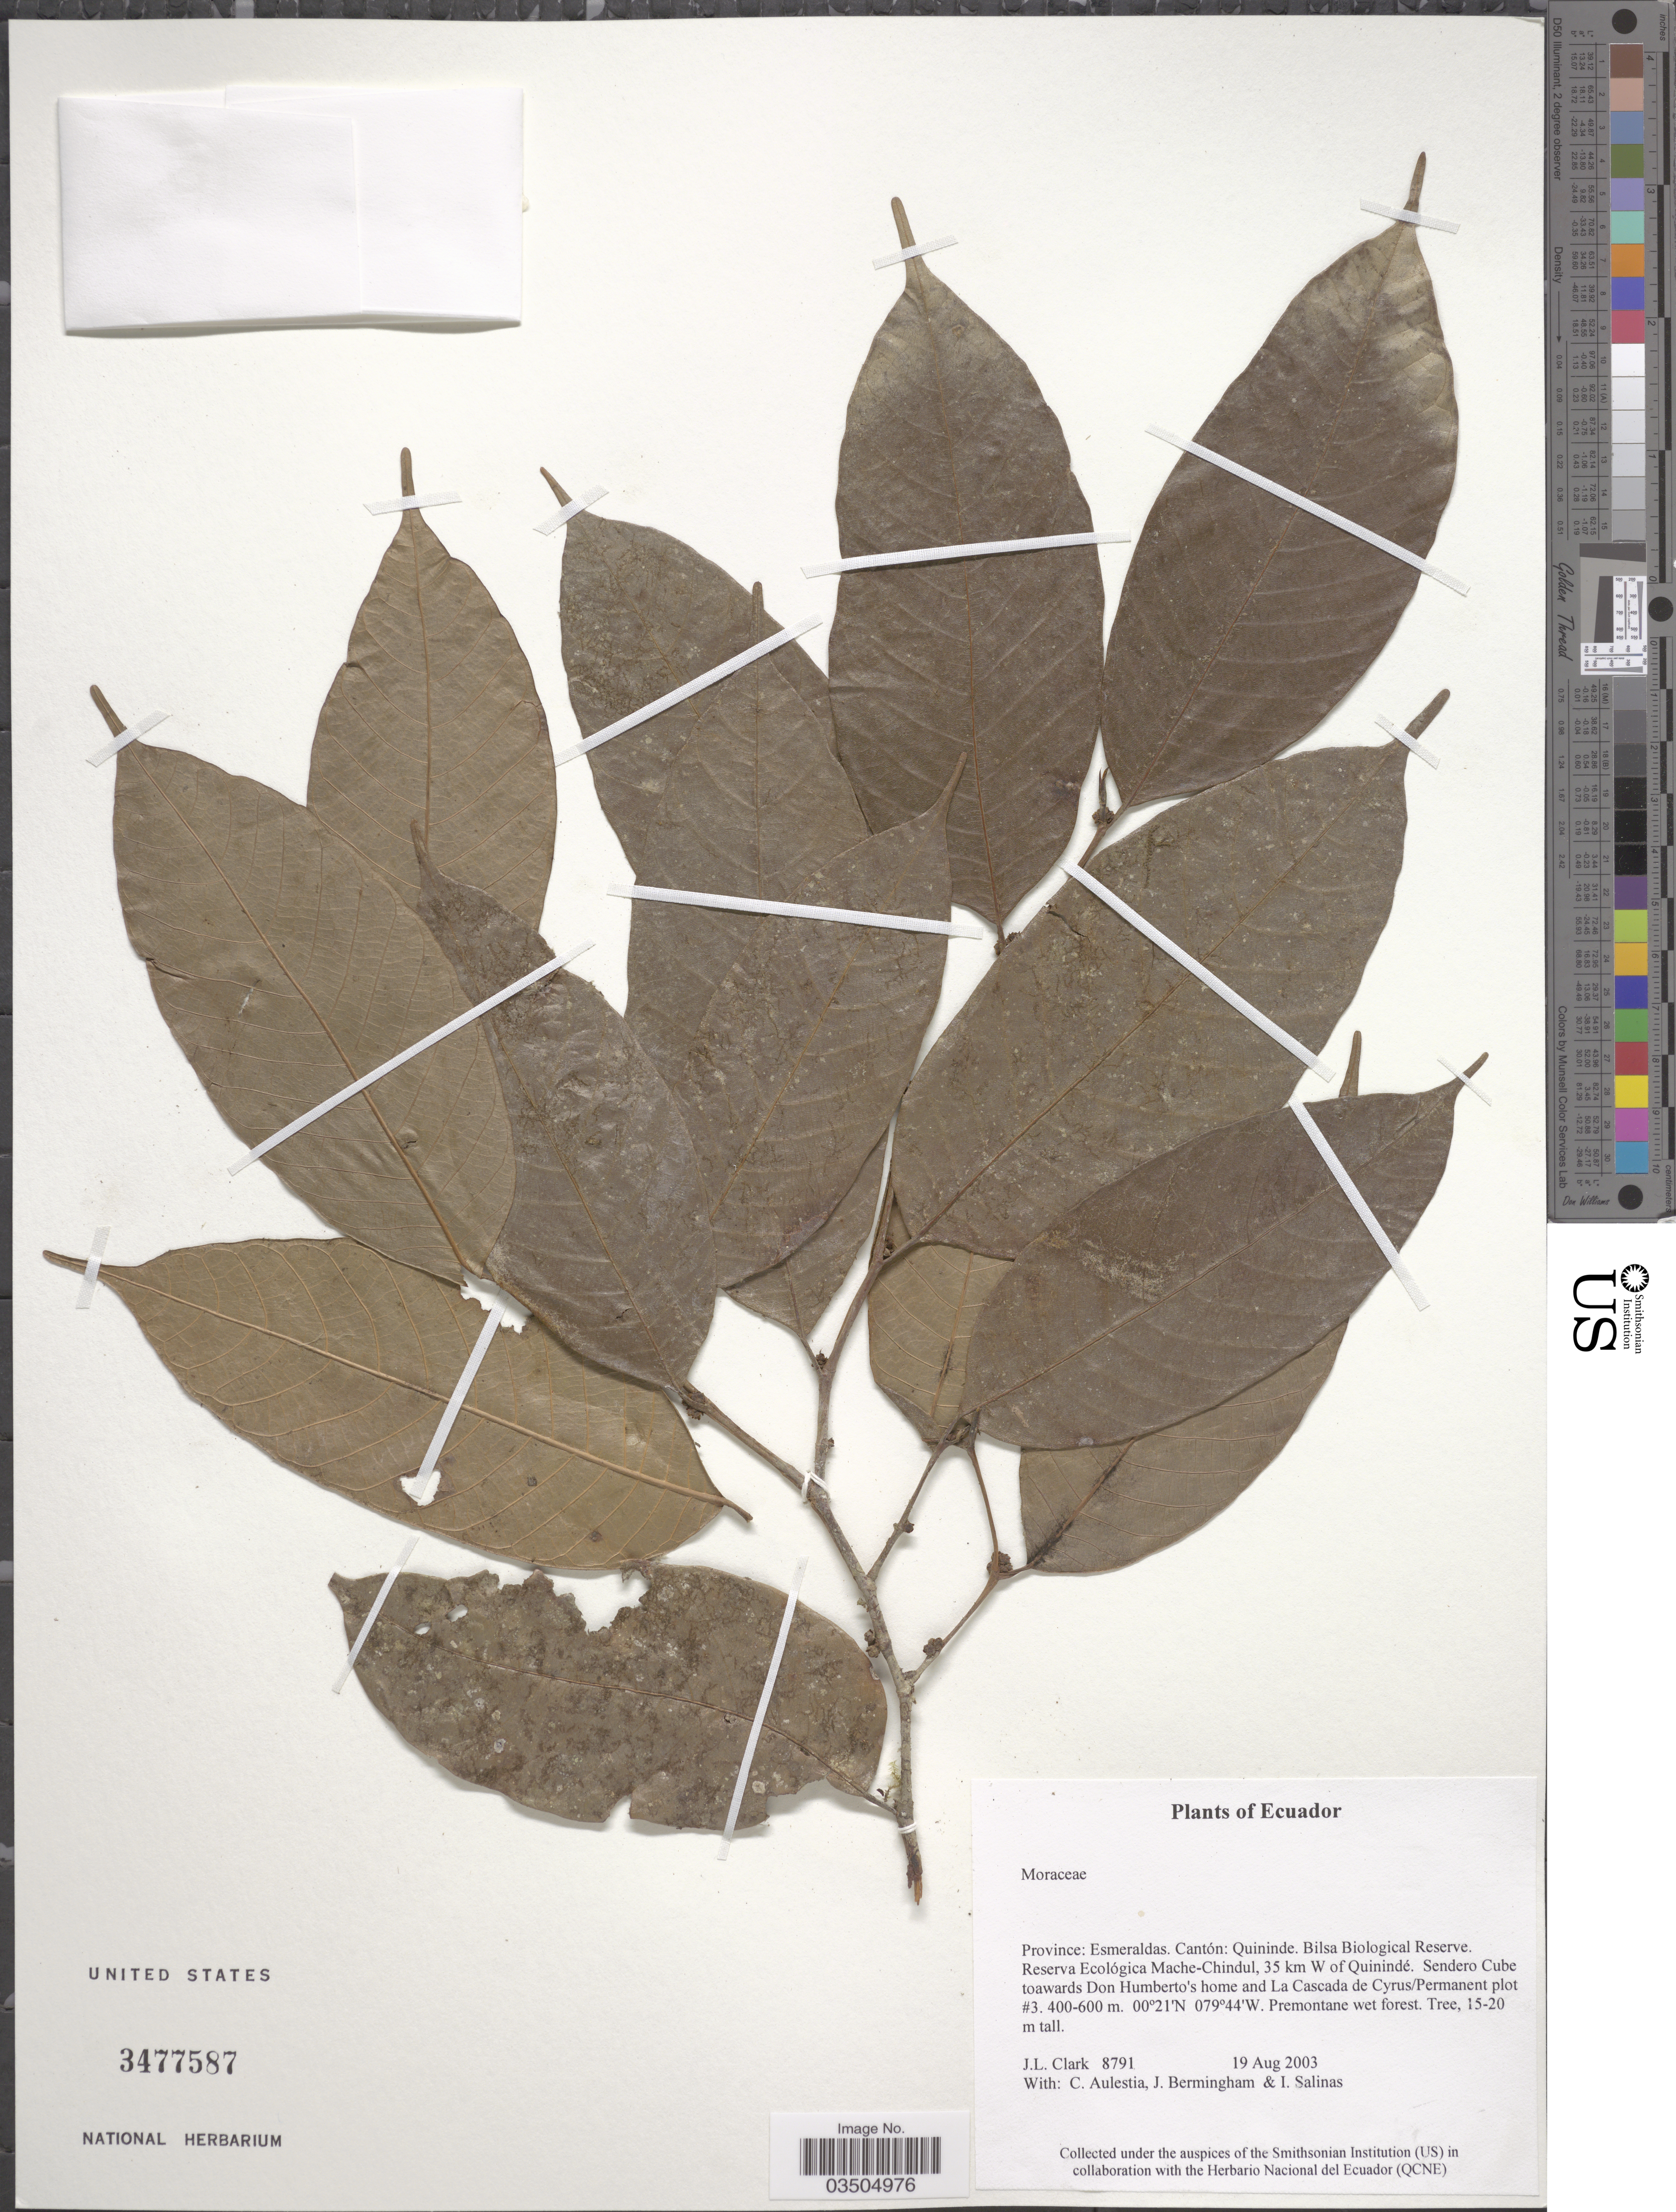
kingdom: Plantae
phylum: Tracheophyta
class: Magnoliopsida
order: Proteales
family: Proteaceae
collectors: J. L. Clark, C. Aulestia, J. Bermingham & I. Salinas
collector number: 8791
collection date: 2003-08-19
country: Ecuador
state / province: Esmeraldas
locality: Cantón: Quininde. Bilsa Biological Reserve. Reserva Ecológica Mache-Chindul, 35 km W of Quinindé. Sendero Cube toawards Don Humberto's home and La Cascada de Cyrus/Permanent plot #3.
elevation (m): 400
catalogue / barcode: US 3477587